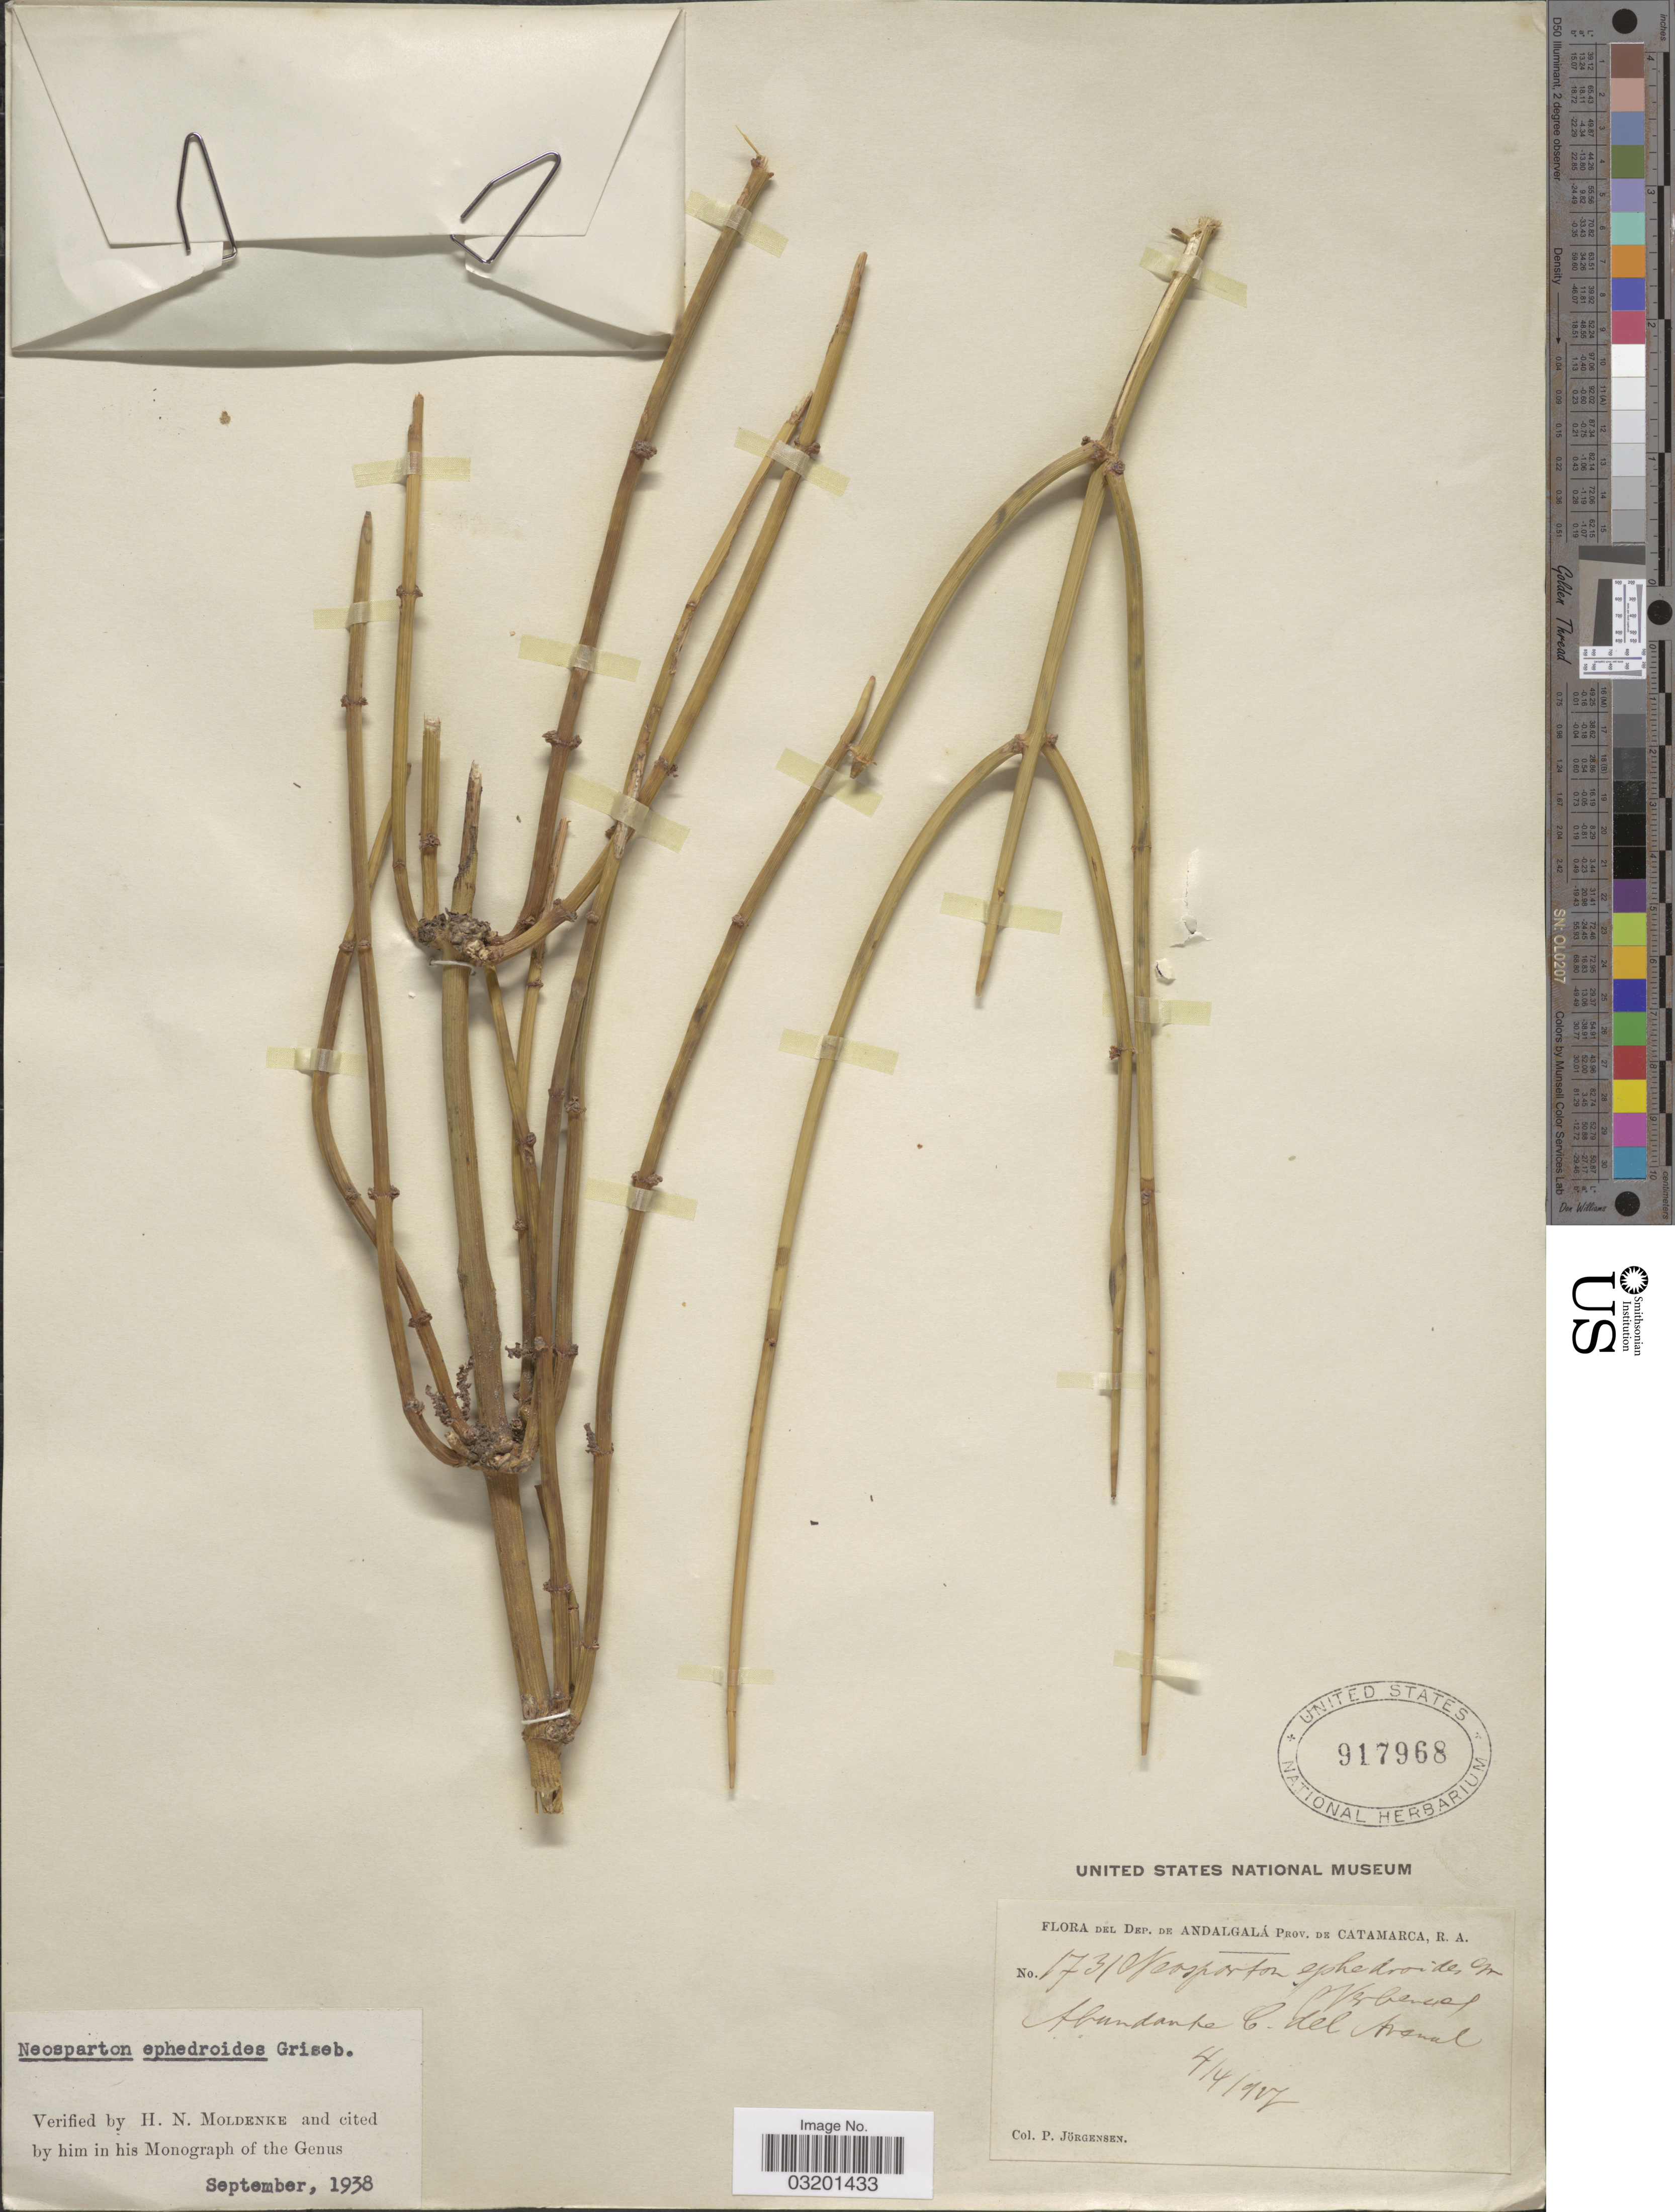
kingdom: Plantae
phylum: Tracheophyta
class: Magnoliopsida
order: Lamiales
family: Verbenaceae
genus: Neosparton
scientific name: Neosparton ephedroides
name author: Griseb.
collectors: P. Jörgensen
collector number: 1731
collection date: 1927-04-04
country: Argentina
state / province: Catamarca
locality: Dep. de Andalgalá, Abundante C. del Arenal.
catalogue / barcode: US 917968